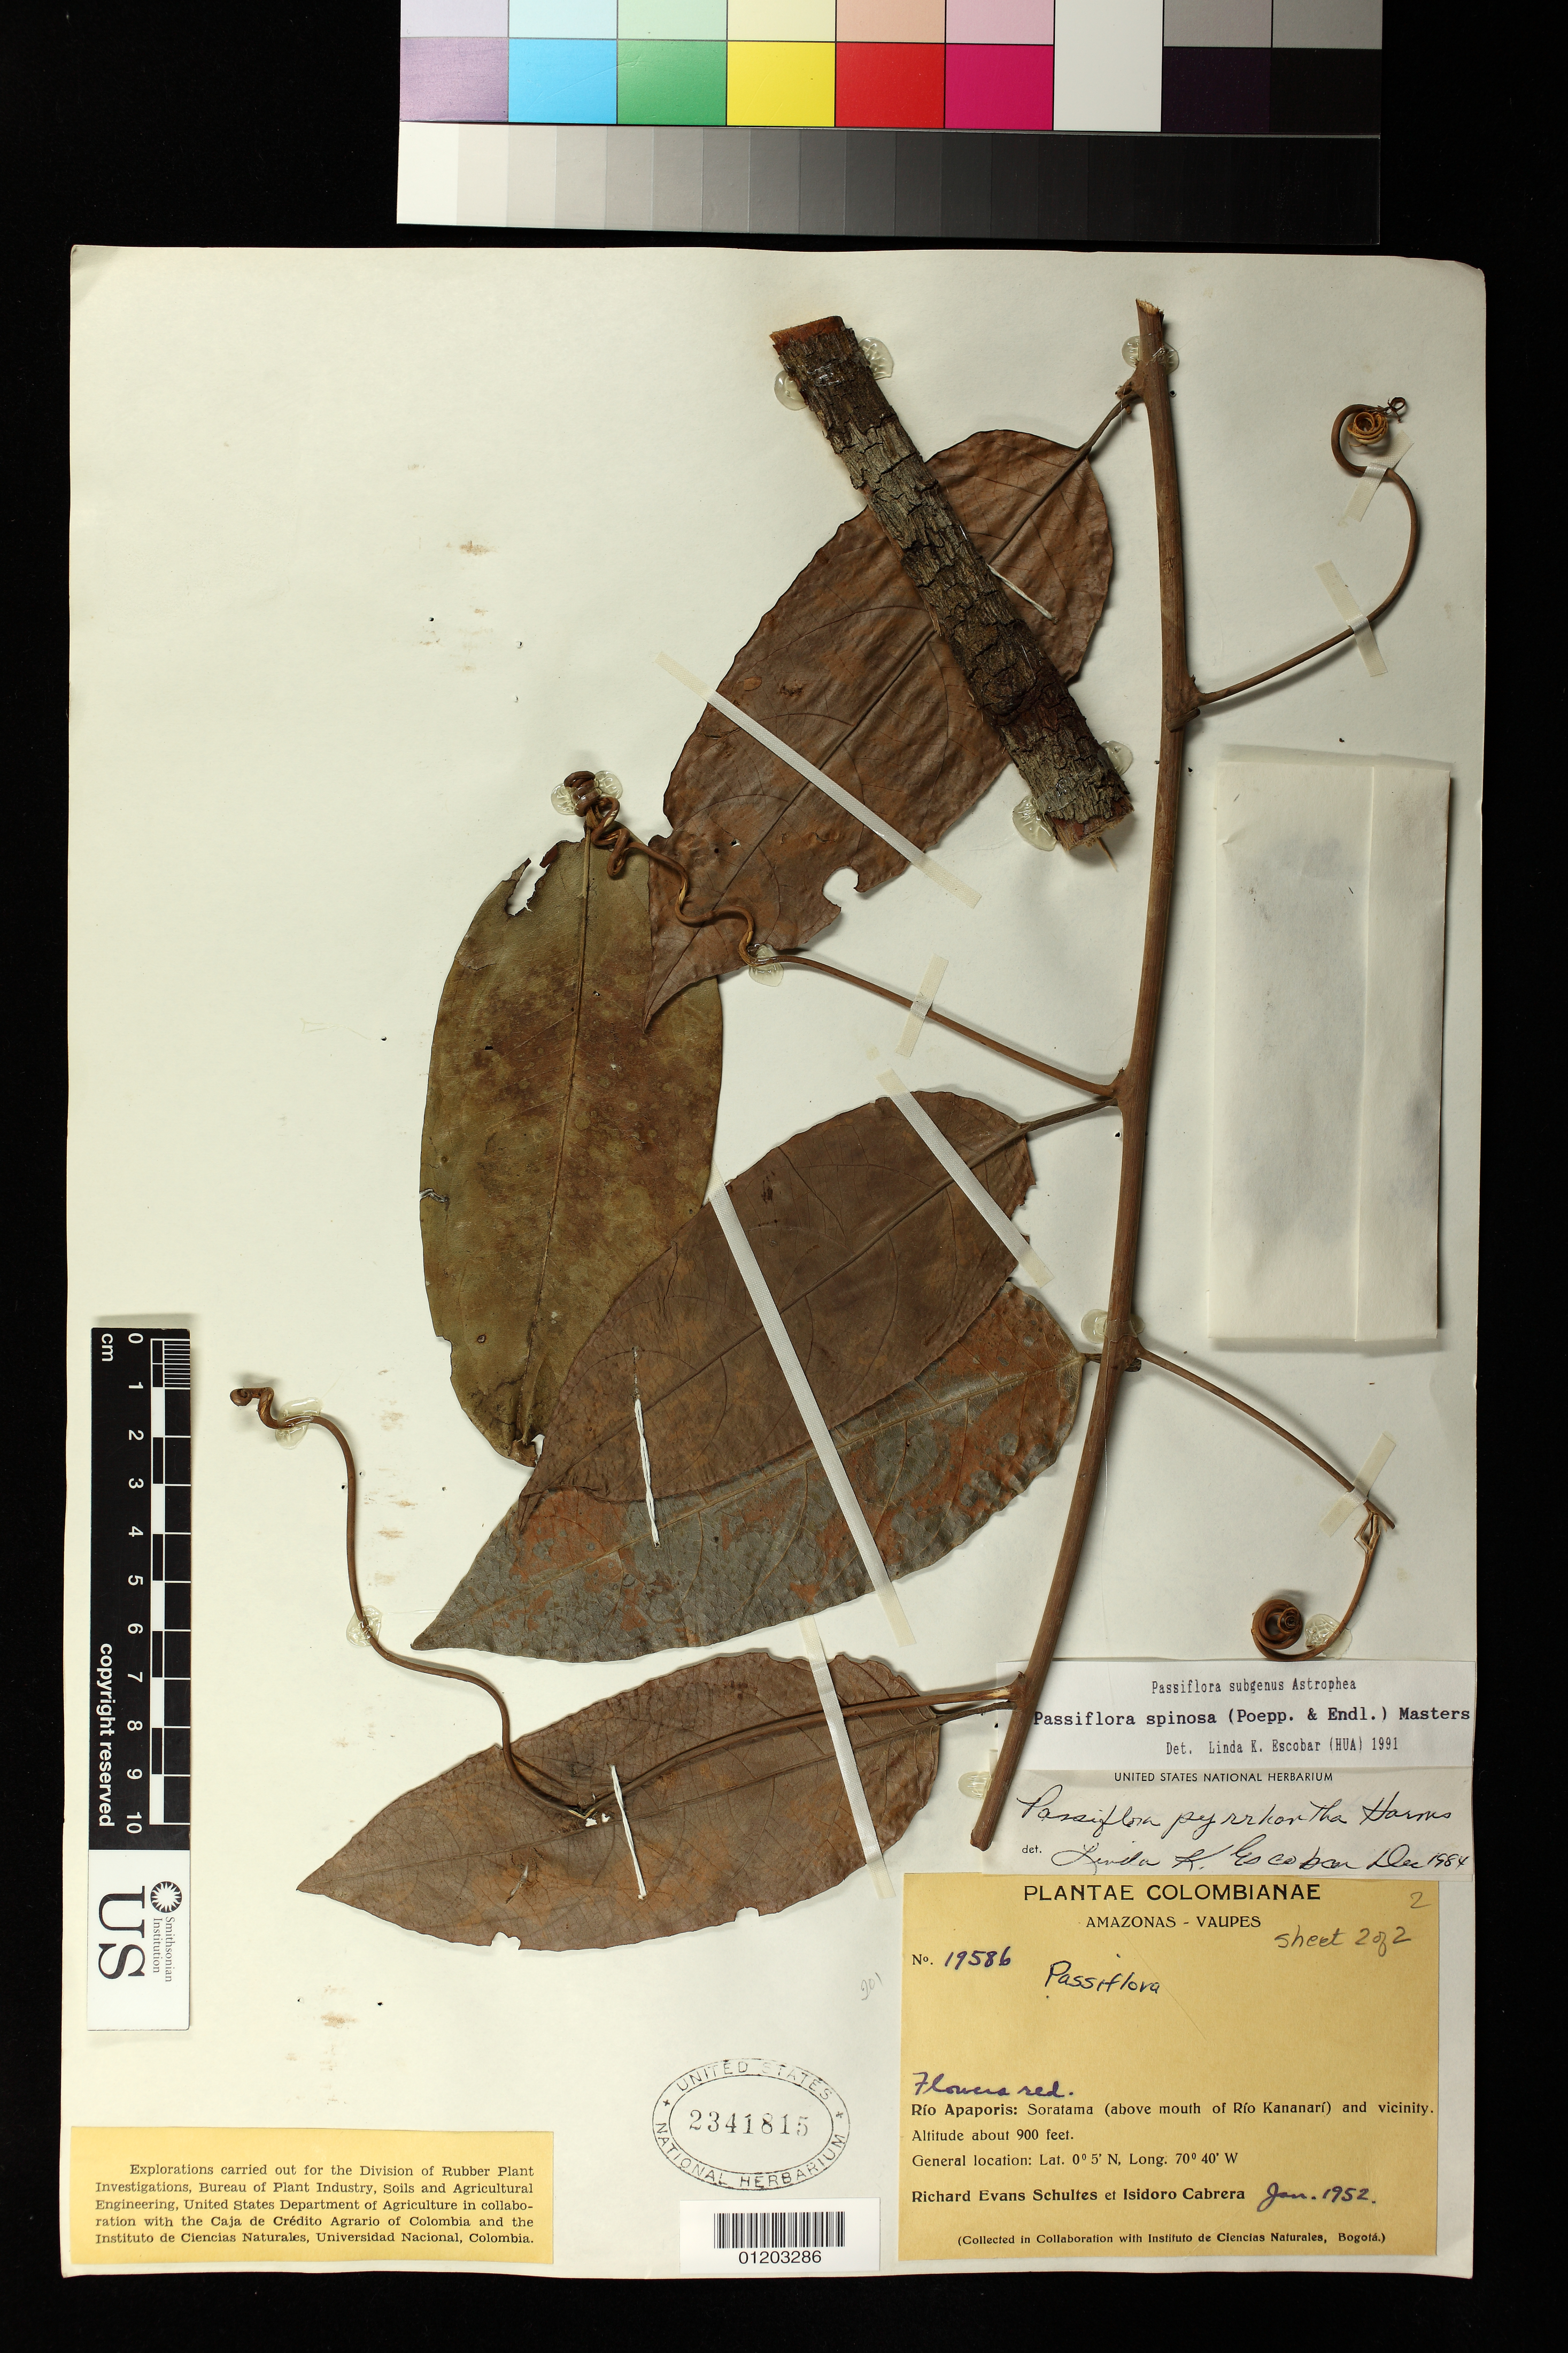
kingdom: Plantae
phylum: Tracheophyta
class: Magnoliopsida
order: Malpighiales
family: Passifloraceae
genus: Passiflora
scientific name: Passiflora spinosa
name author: (Poepp. & Endl.) Mast.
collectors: R. E. Schultes & I. Cabrera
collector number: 19586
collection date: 1952-01-01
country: Colombia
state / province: Vaupes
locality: Rio Apaporis: Soratama (above mouth of Río Kananarí) and vicinity.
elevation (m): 274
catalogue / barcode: US 2341815